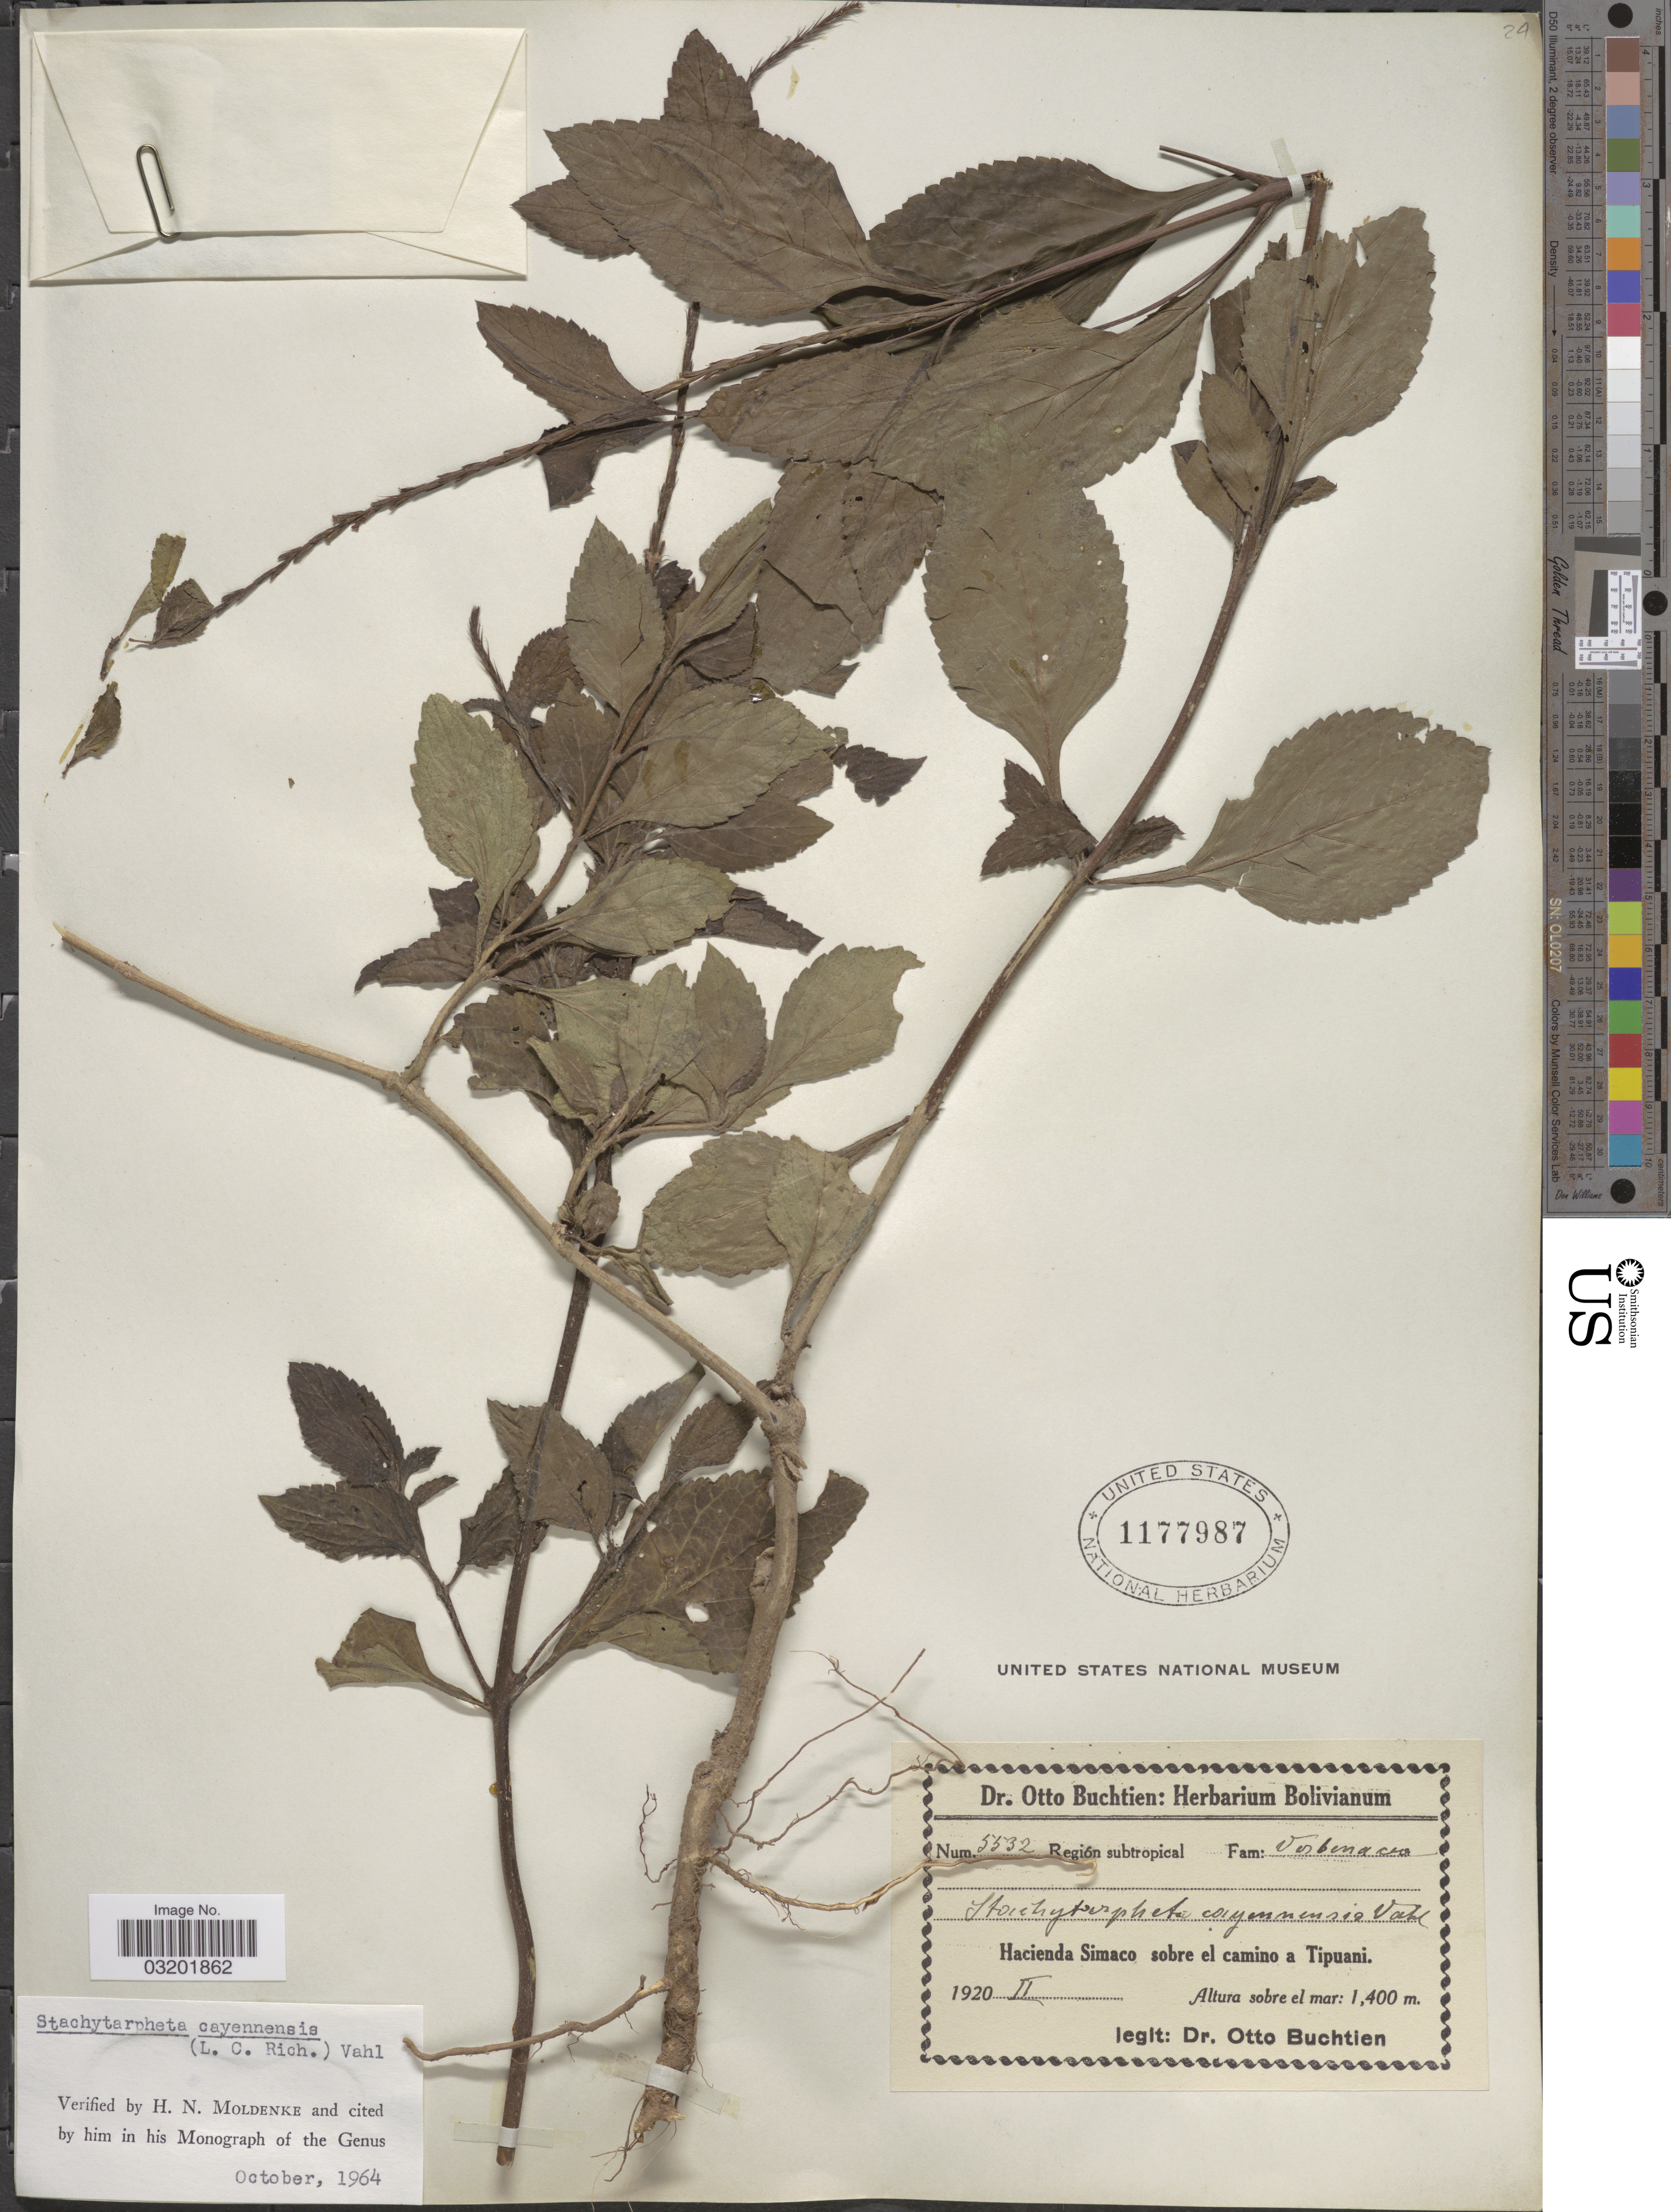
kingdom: Plantae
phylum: Tracheophyta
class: Magnoliopsida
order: Lamiales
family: Verbenaceae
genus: Stachytarpheta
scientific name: Stachytarpheta cayennensis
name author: (Rich.) Vahl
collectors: O. Buchtien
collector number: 5532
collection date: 1920-02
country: Bolivia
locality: Región subtropical. Hacienda Simaco sobre el camino a Tipuani.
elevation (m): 1400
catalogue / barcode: US 1177987